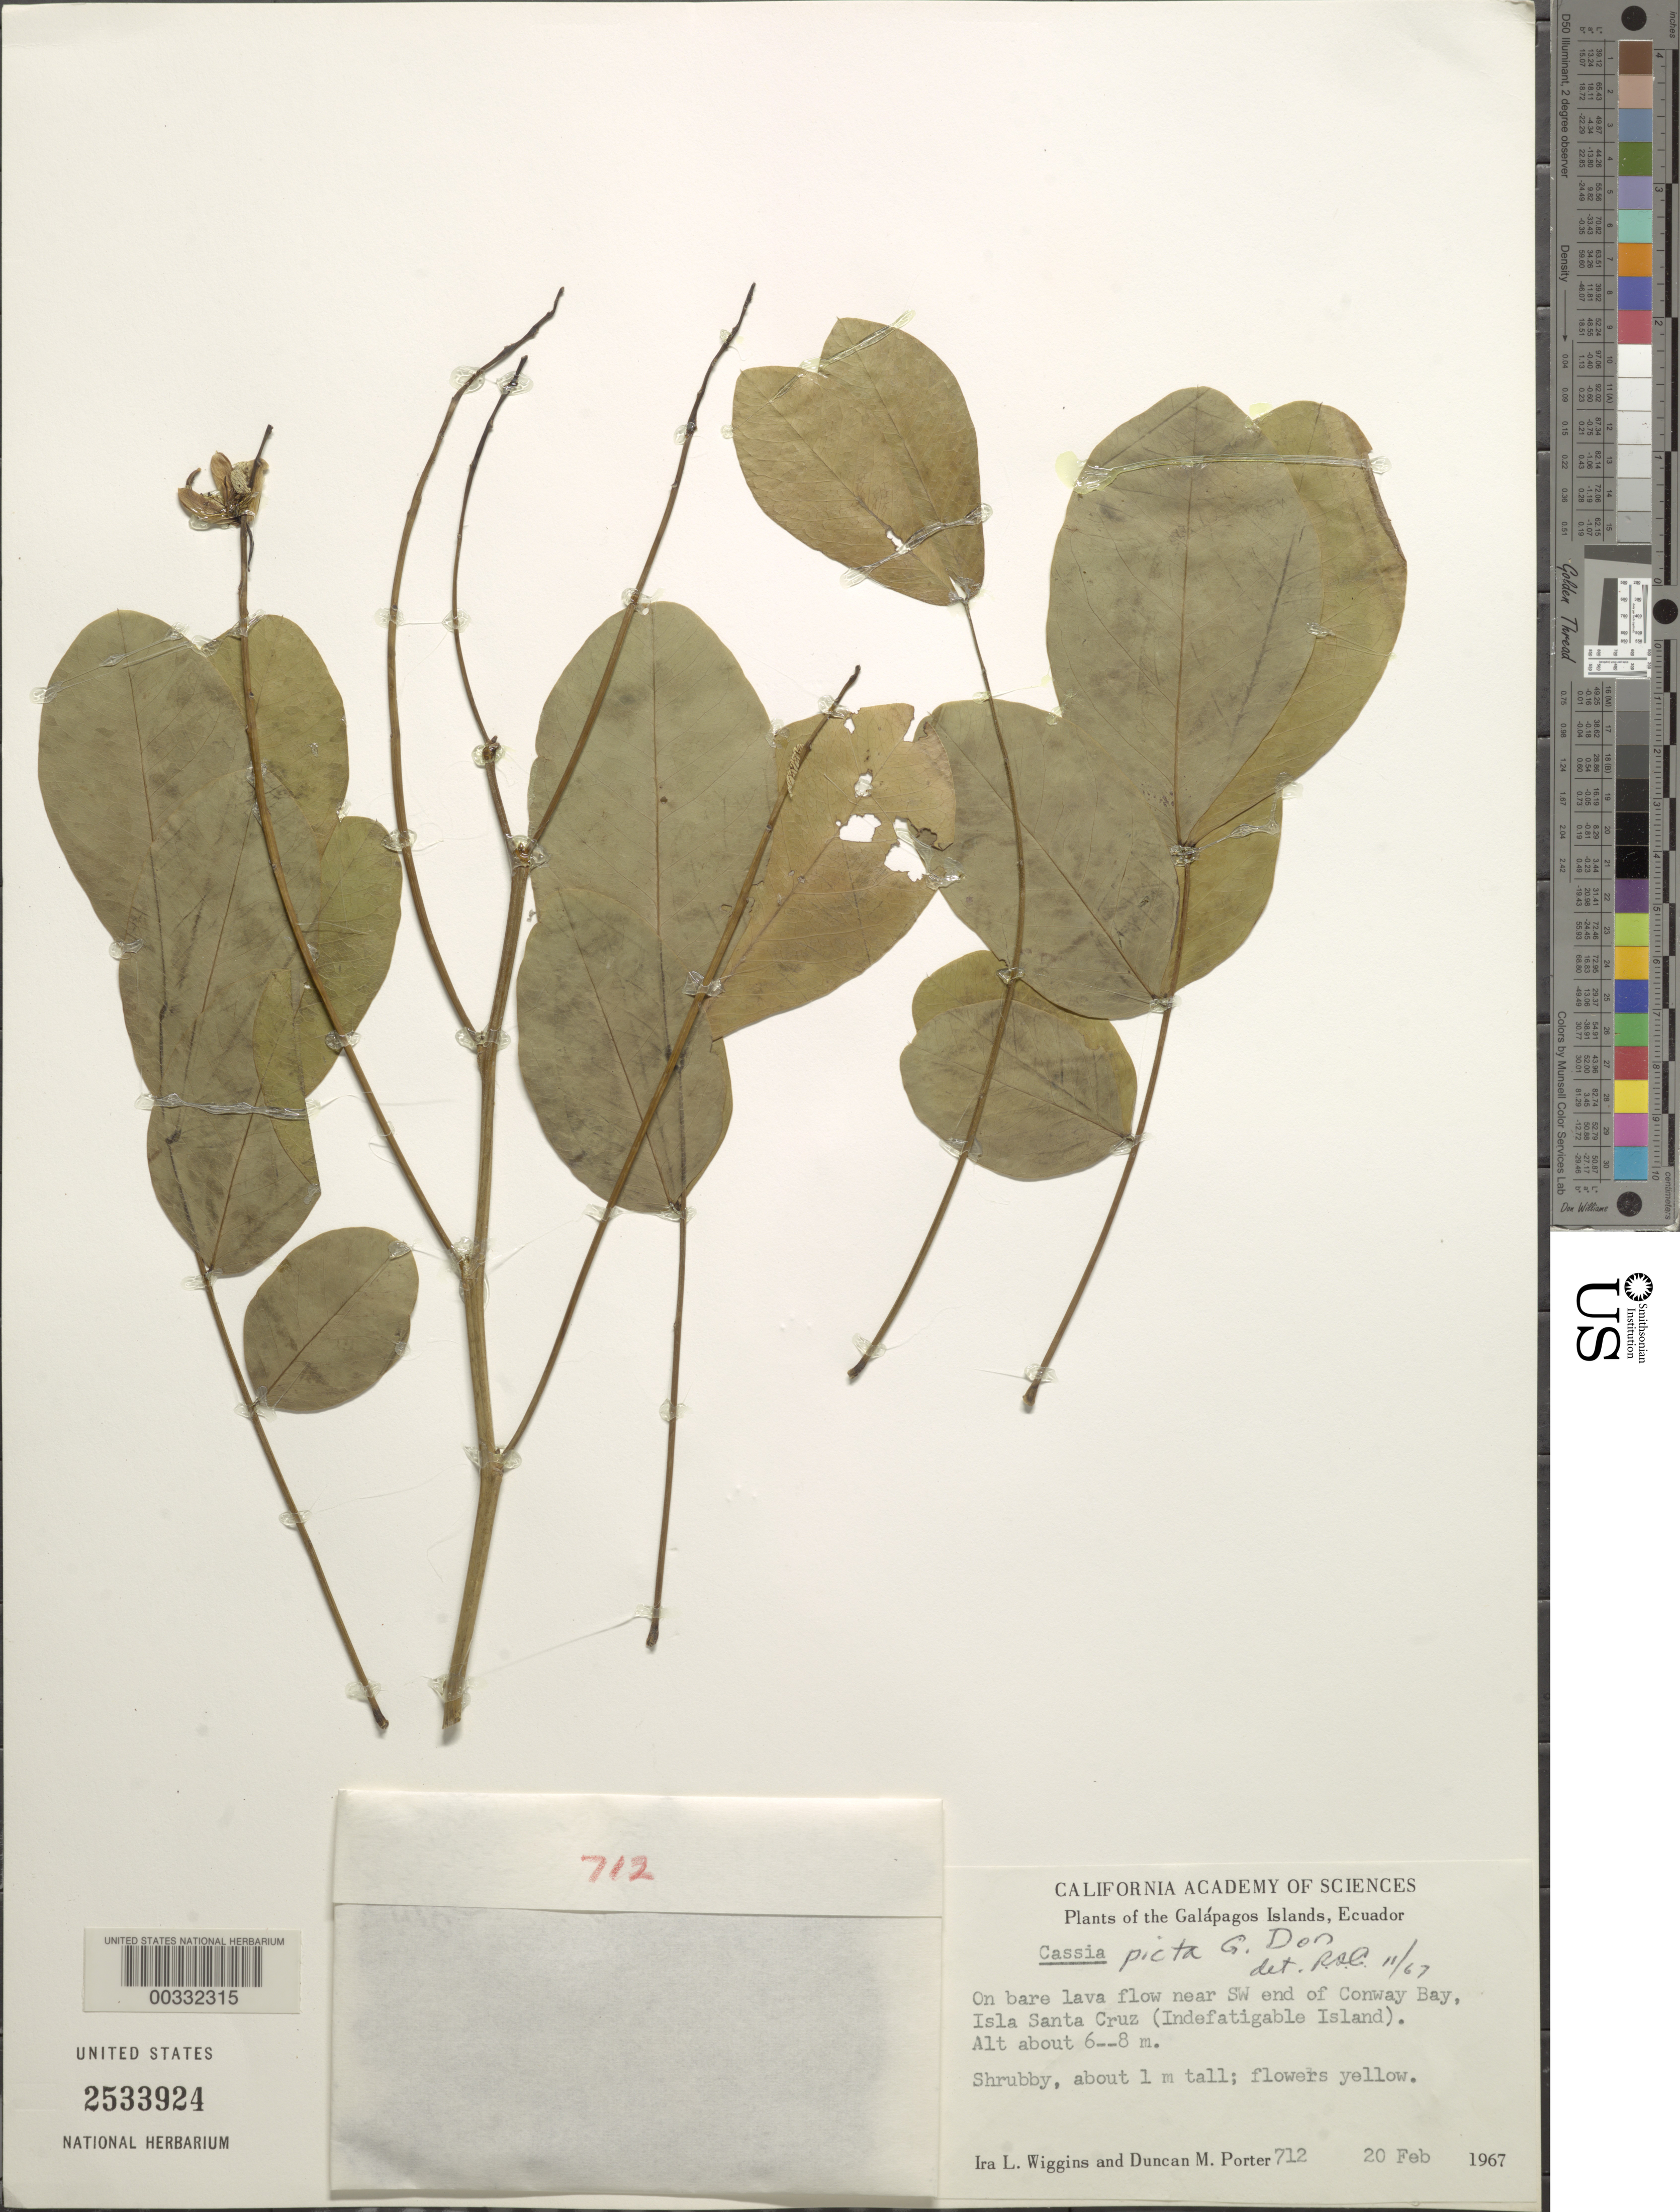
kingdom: Plantae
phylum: Tracheophyta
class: Magnoliopsida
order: Fabales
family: Fabaceae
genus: Senna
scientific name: Senna pistaciifolia var. picta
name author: (G. Don) H.S. Irwin & Barneby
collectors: I. L. Wiggins & D. M. Porter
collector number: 712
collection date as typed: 20 Feb 1967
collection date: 1967-02-20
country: Ecuador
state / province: Colón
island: Santa Cruz [Indefatigable, Chaves]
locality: Near SW end of Conway Bay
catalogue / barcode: US 2533924